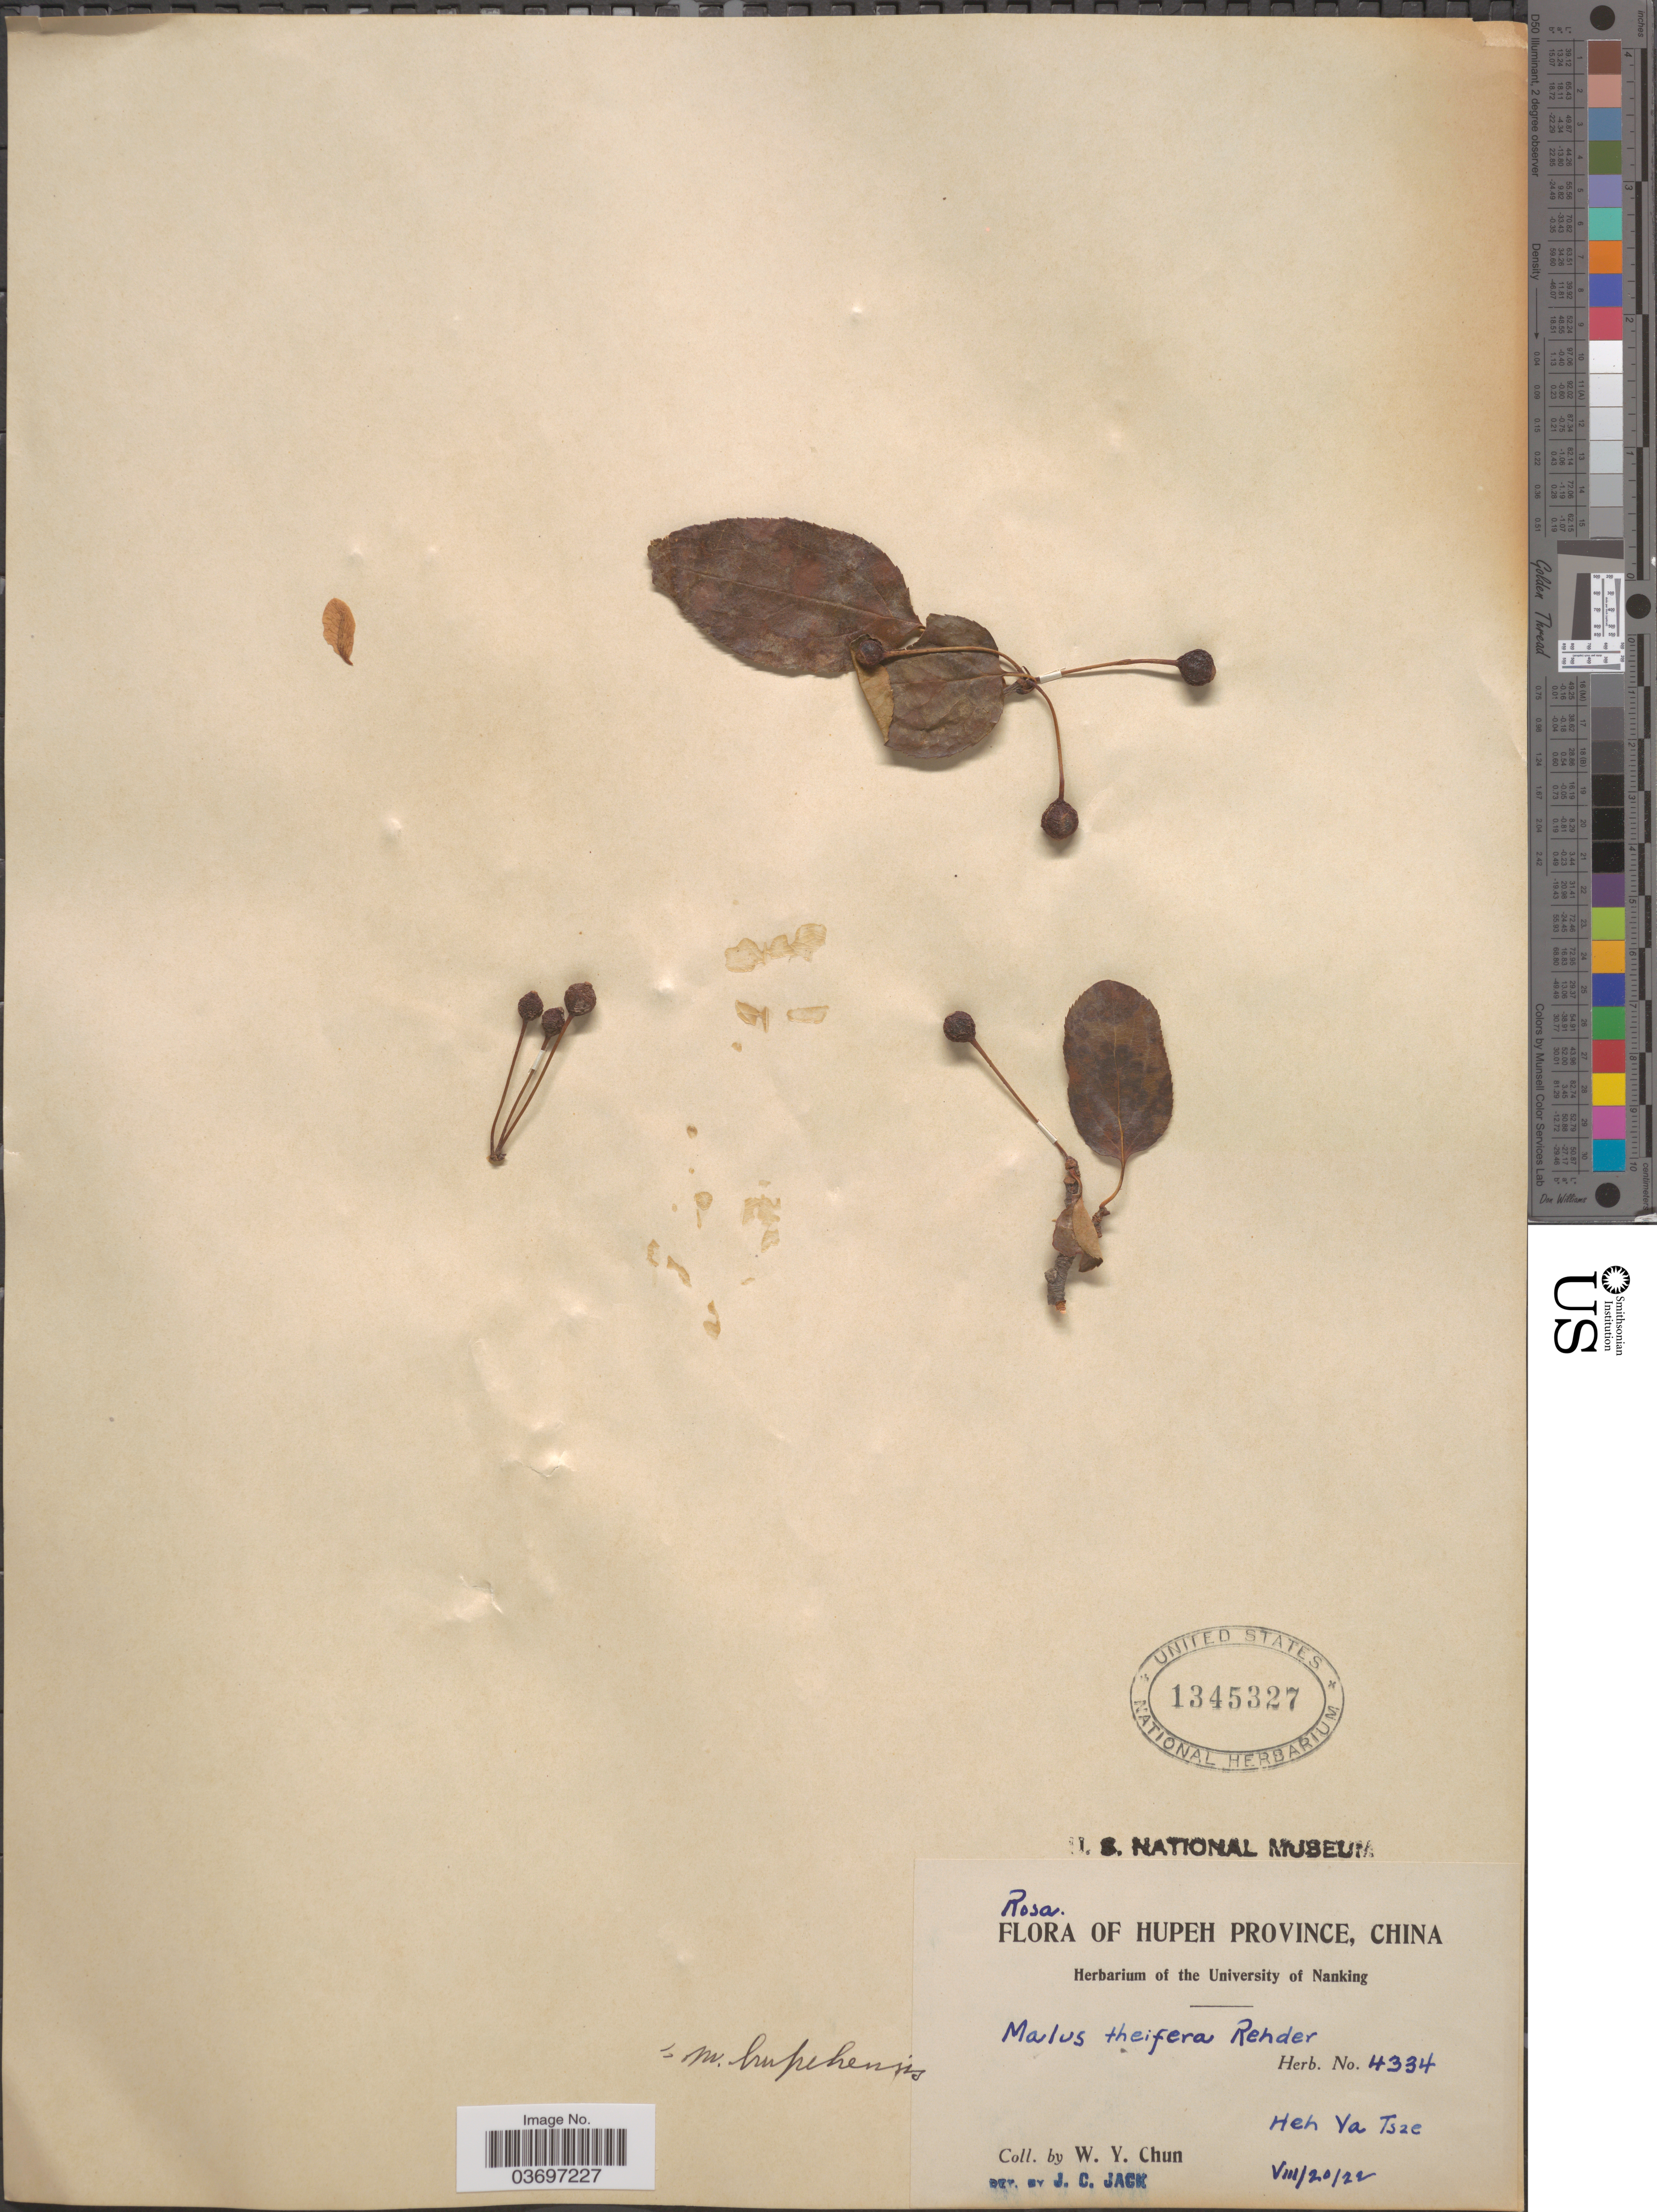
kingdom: Plantae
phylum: Tracheophyta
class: Magnoliopsida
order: Rosales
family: Rosaceae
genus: Malus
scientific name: Malus hupehensis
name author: (Pamp.) Rehder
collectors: W. Y. Chun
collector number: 4334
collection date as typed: Transcribed d/m/y: 20/8/22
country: China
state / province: Hubei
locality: Hupeh Province. Heh Ya Tsze.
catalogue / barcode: US 1345327